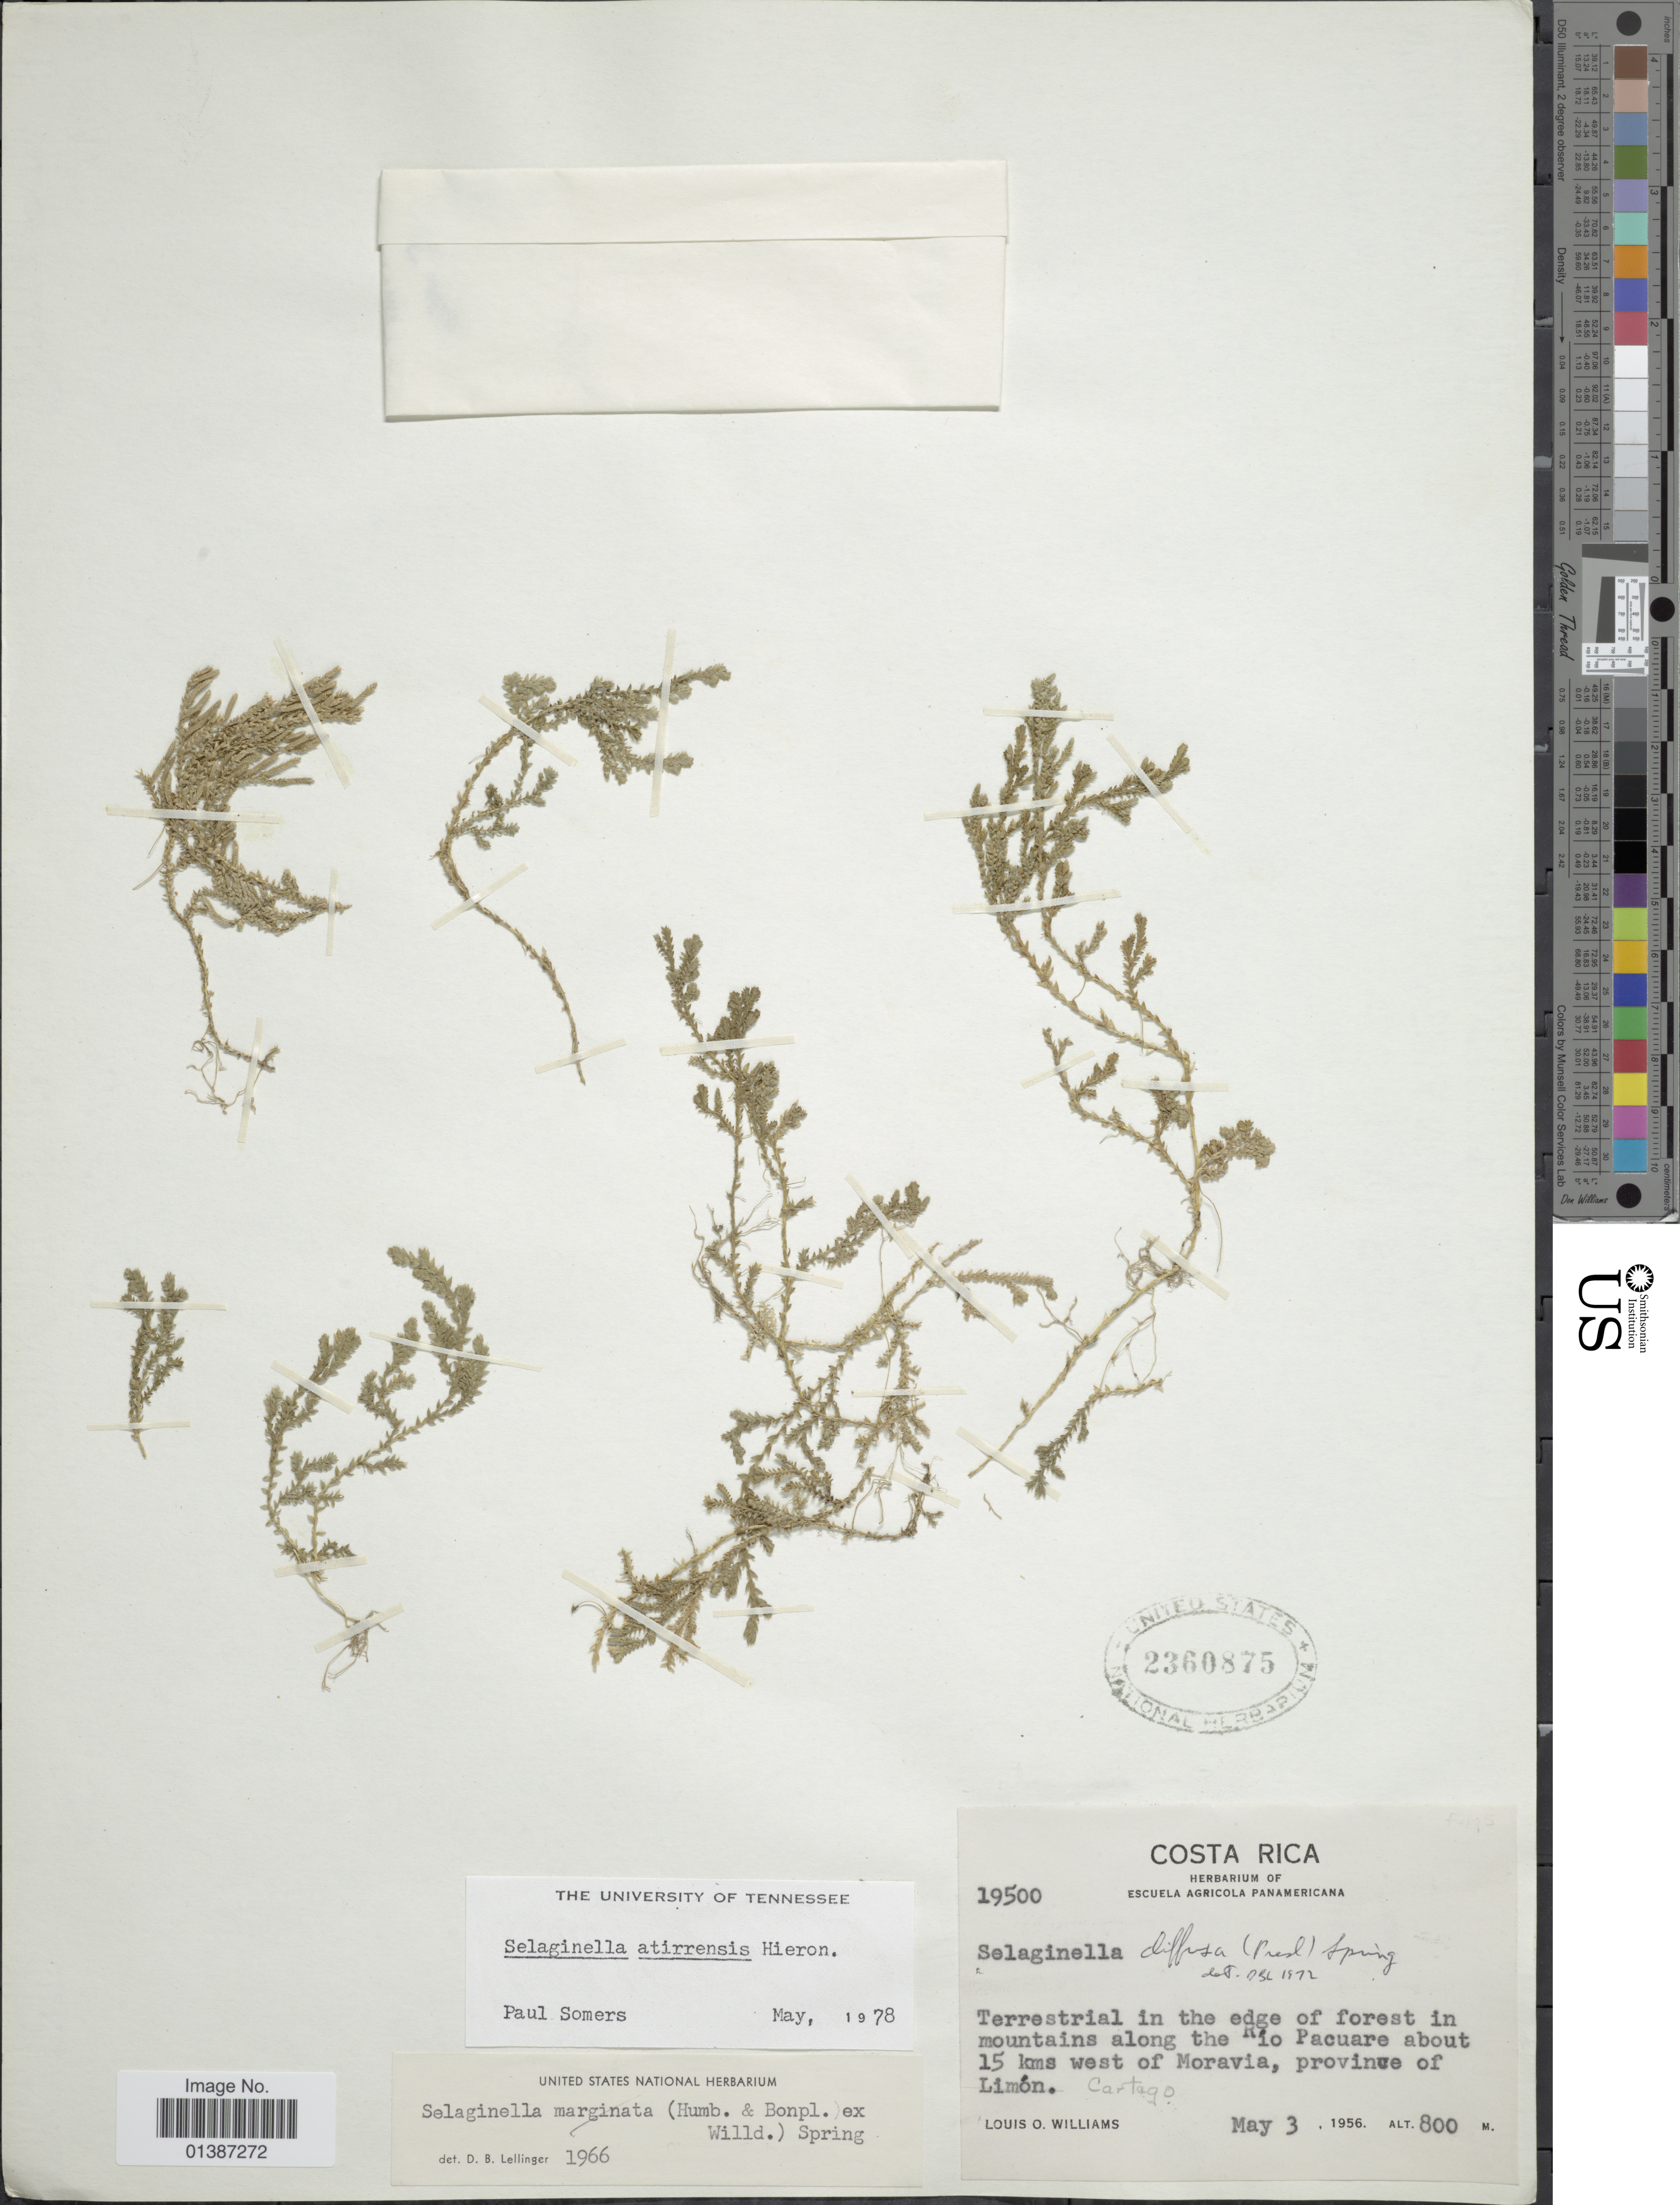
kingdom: Plantae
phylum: Tracheophyta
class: Lycopodiopsida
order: Selaginellales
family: Selaginellaceae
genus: Selaginella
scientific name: Selaginella atirrensis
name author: Hieron. in Engl. & Prantl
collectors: L. O. Williams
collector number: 19500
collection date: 1956-05-03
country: Costa Rica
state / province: Limón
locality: Terrestila in the edge forest in mountains along the Rio Pacuare about 15 kms west Moravia,province of Limón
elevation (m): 800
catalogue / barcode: US 2360875